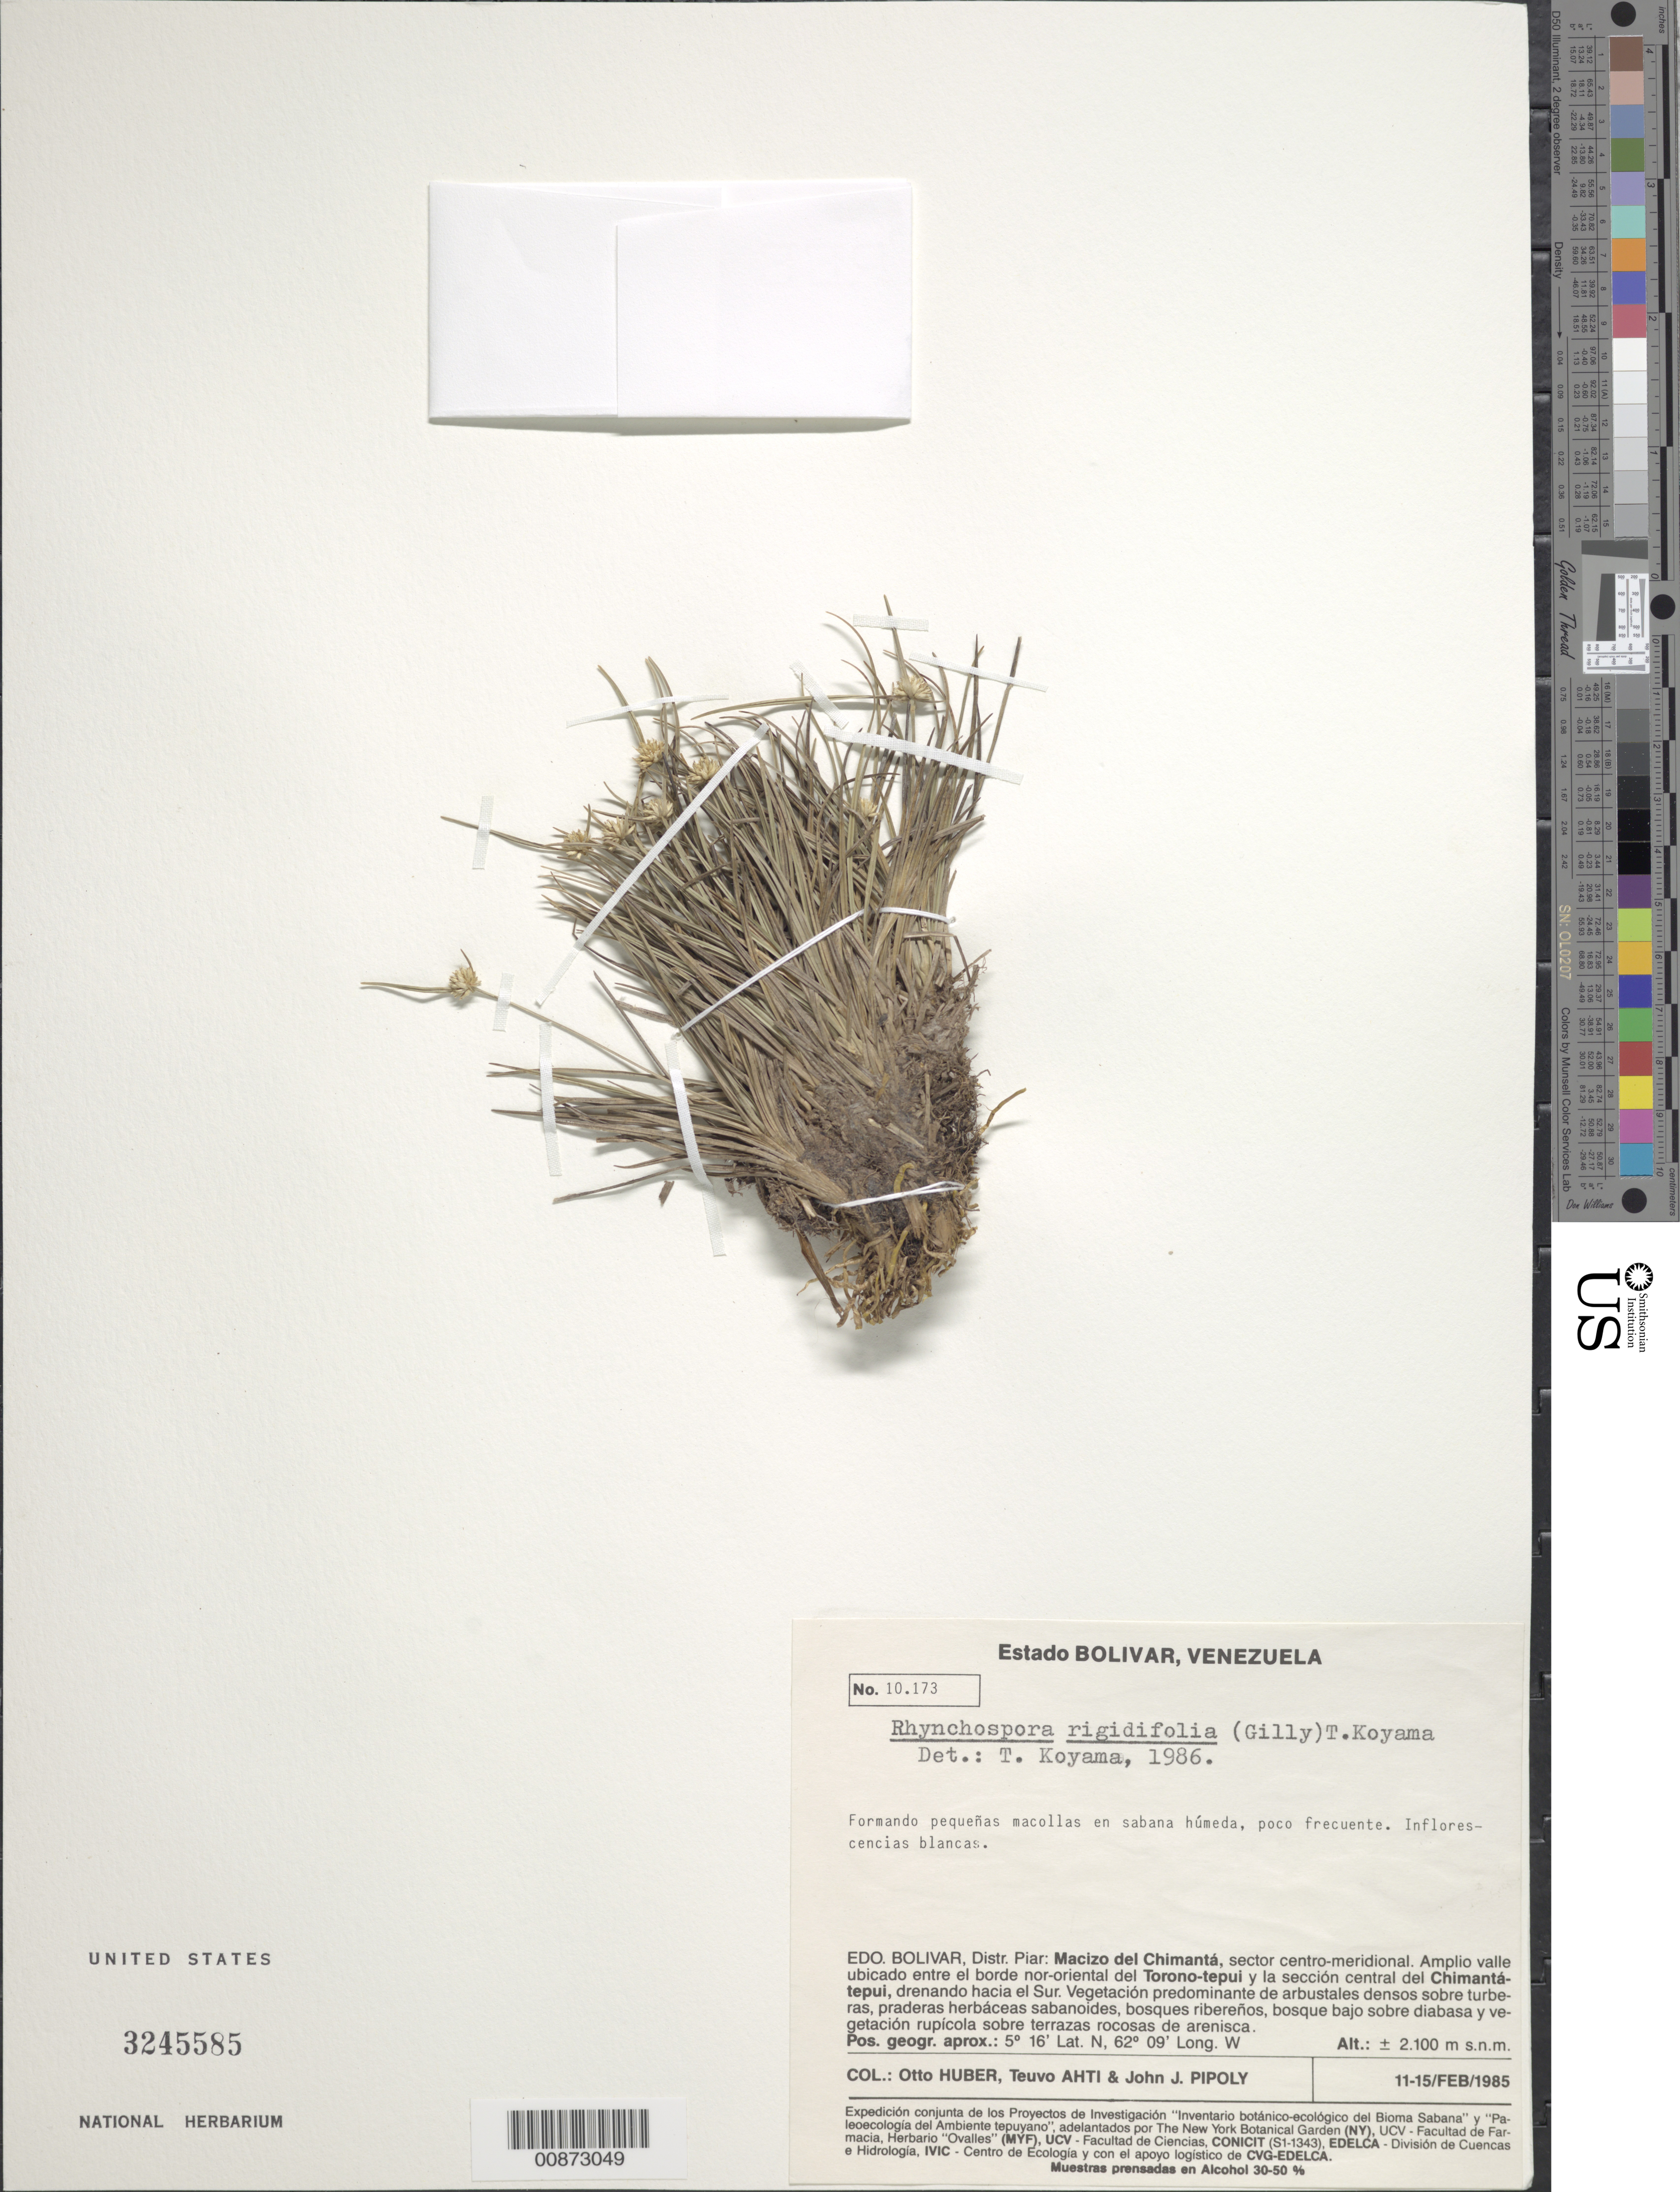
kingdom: Plantae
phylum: Tracheophyta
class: Liliopsida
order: Poales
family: Cyperaceae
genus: Rhynchospora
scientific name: Rhynchospora rigidifolia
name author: (Gilly) T. Koyama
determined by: Koyama, Tetsuo M.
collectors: O. Huber, T. T. Ahti & J. J. Pipoly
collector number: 10173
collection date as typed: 11-Feb-85 to 15-Feb-85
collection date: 1985-02-11/1985-02-15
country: Venezuela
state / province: Bolívar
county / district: Piar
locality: Macizo del Chimantá, sector centro-meridional; amplio valle ubicado entre el borde nor-oriental del Torono-tepuí y la sección central del Chimantá-tepuí, drenando hacia el Sur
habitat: Vegetación predominante de arbustales densos sobre turberas, praderas herbáceas sabanoides, bosques ribereños, bosque bajo sobre; en sabanna húmeda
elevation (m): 2100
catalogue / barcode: US 3245585